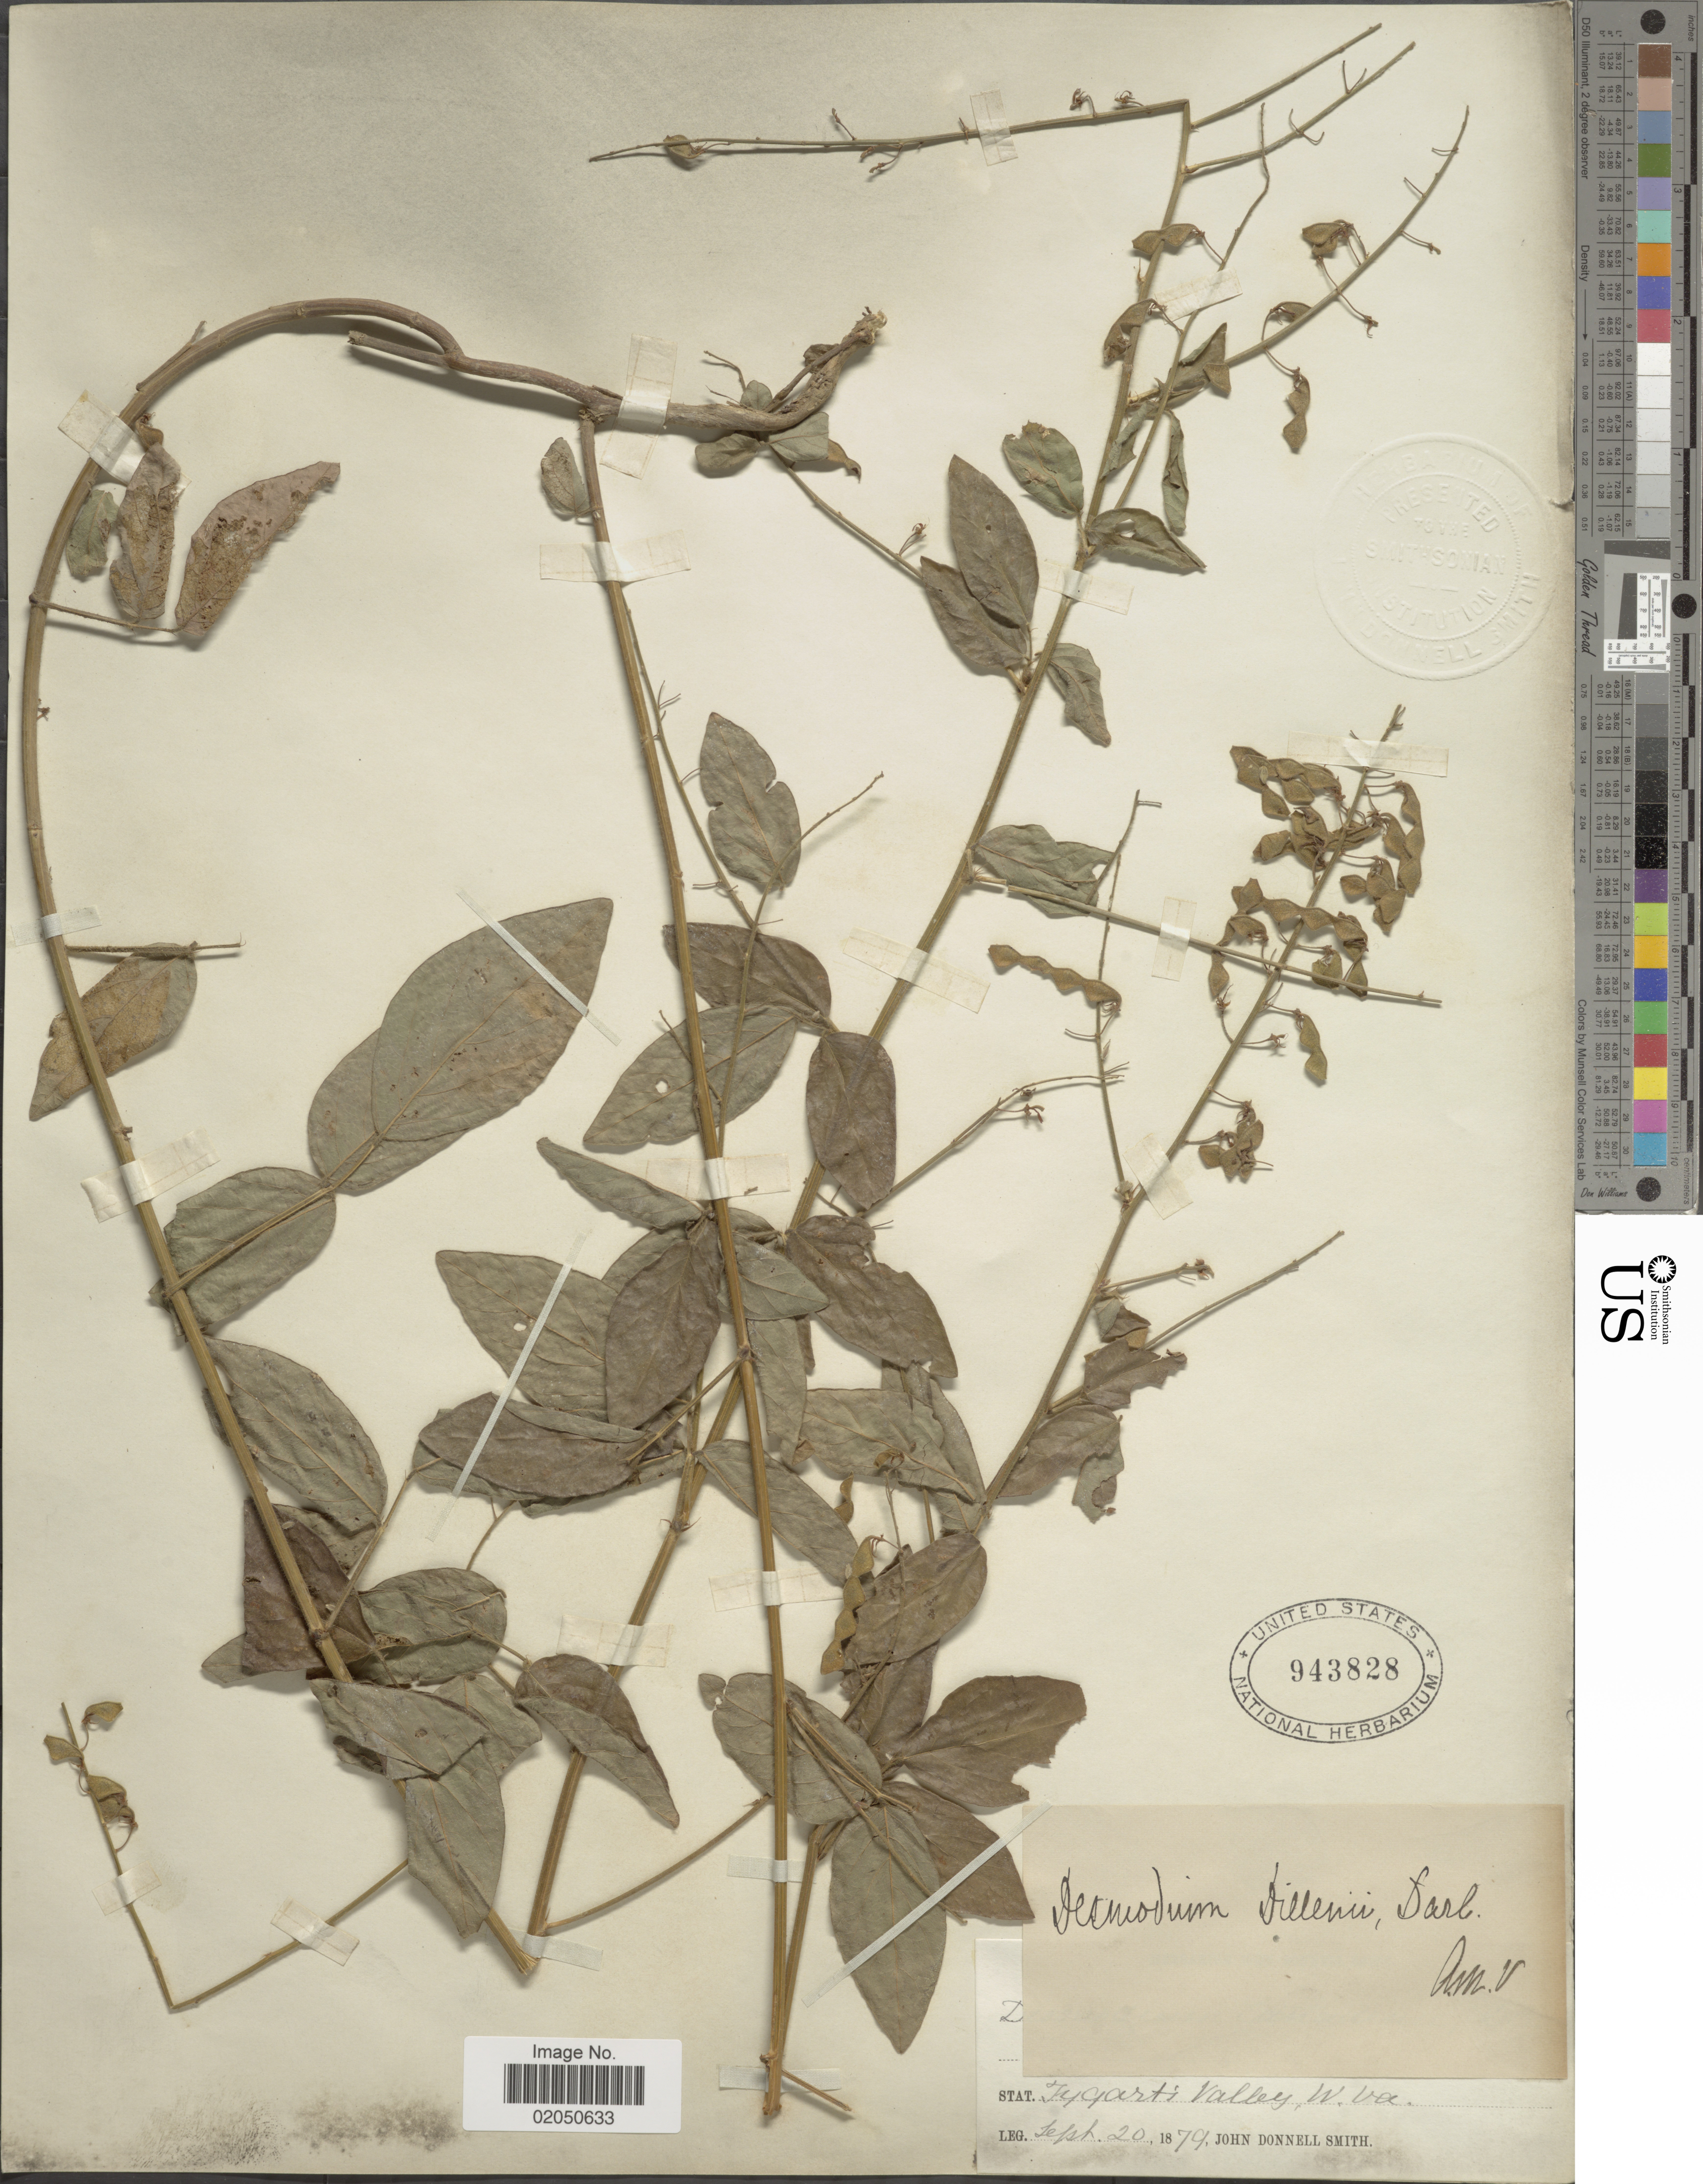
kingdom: Plantae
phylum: Tracheophyta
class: Magnoliopsida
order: Fabales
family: Fabaceae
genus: Desmodium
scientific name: Desmodium glabellum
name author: (Michx.) DC.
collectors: J. Donnell Smith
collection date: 1879-09-20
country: United States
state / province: West Virginia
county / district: Randolph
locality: Tygarti Valley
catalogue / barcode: US 943828